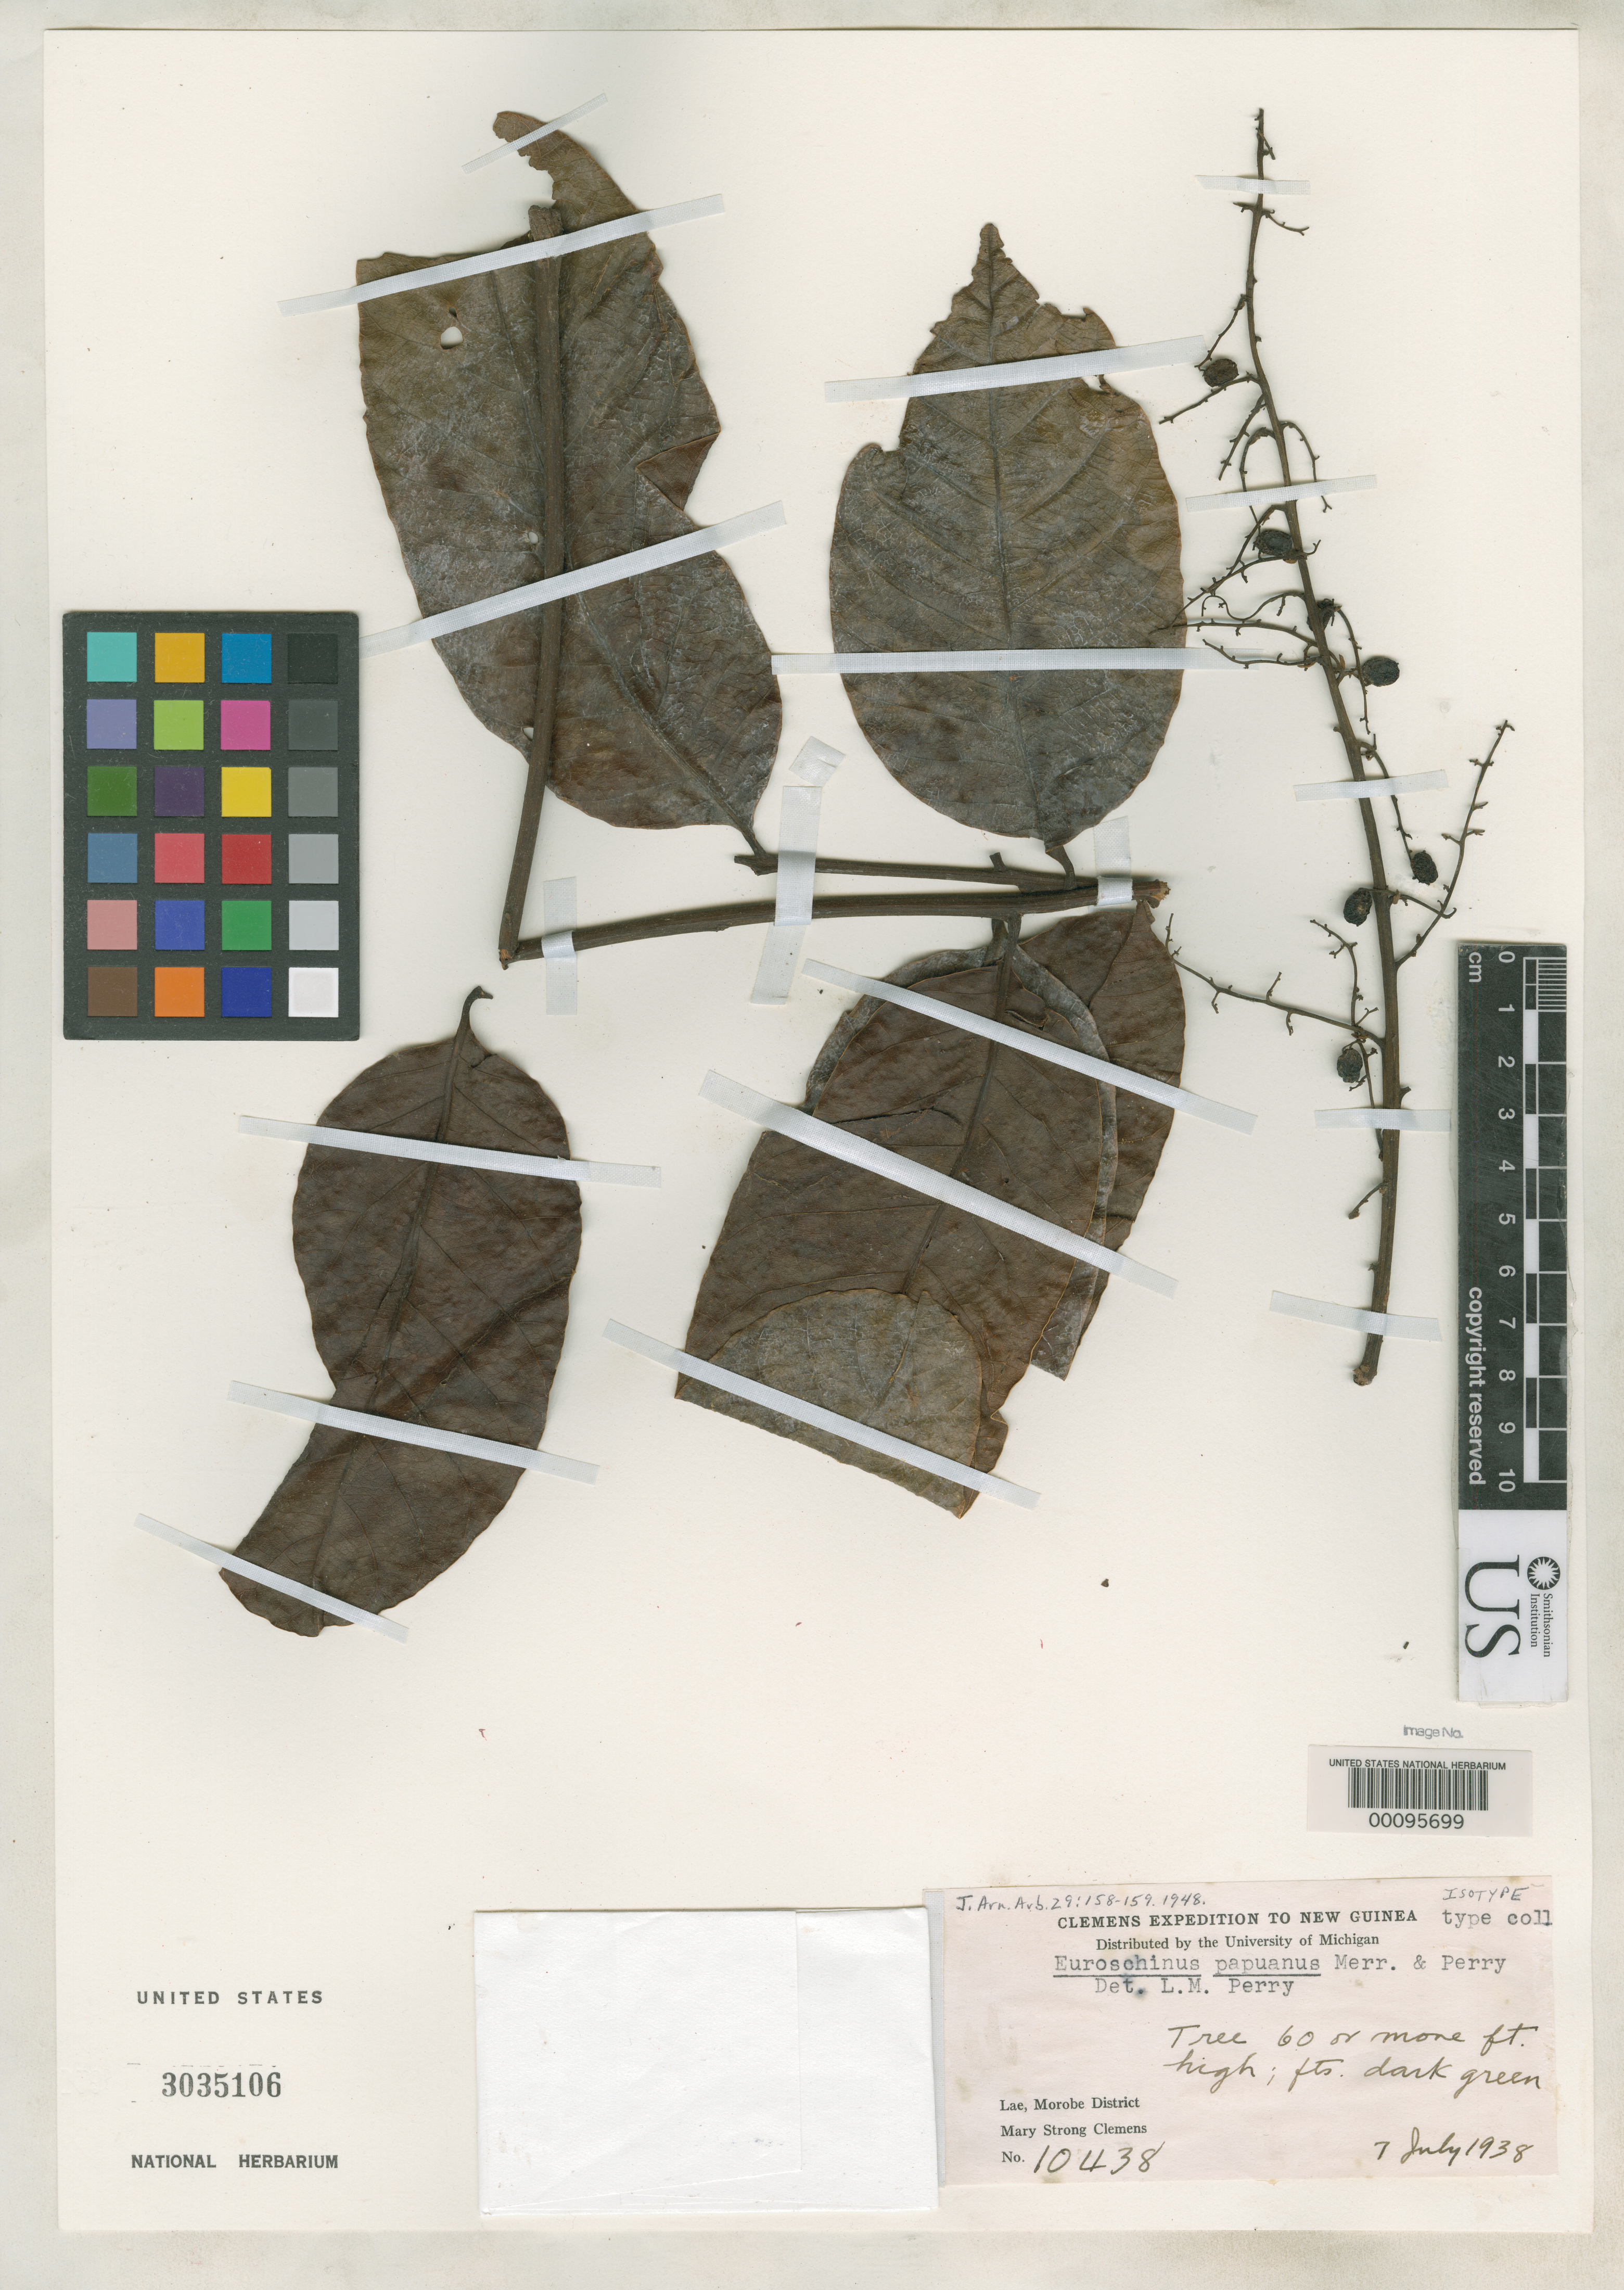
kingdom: Plantae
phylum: Tracheophyta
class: Magnoliopsida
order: Sapindales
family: Anacardiaceae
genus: Euroschinus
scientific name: Euroschinus papuanus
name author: Merr. & L.M. Perry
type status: Isotype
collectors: M. S. Clemens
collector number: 10438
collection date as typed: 07 Jul 1938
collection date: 1938-07-07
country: Papua New Guinea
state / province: Morobe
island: New Guinea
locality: Lae.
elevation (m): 900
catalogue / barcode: US 3035106